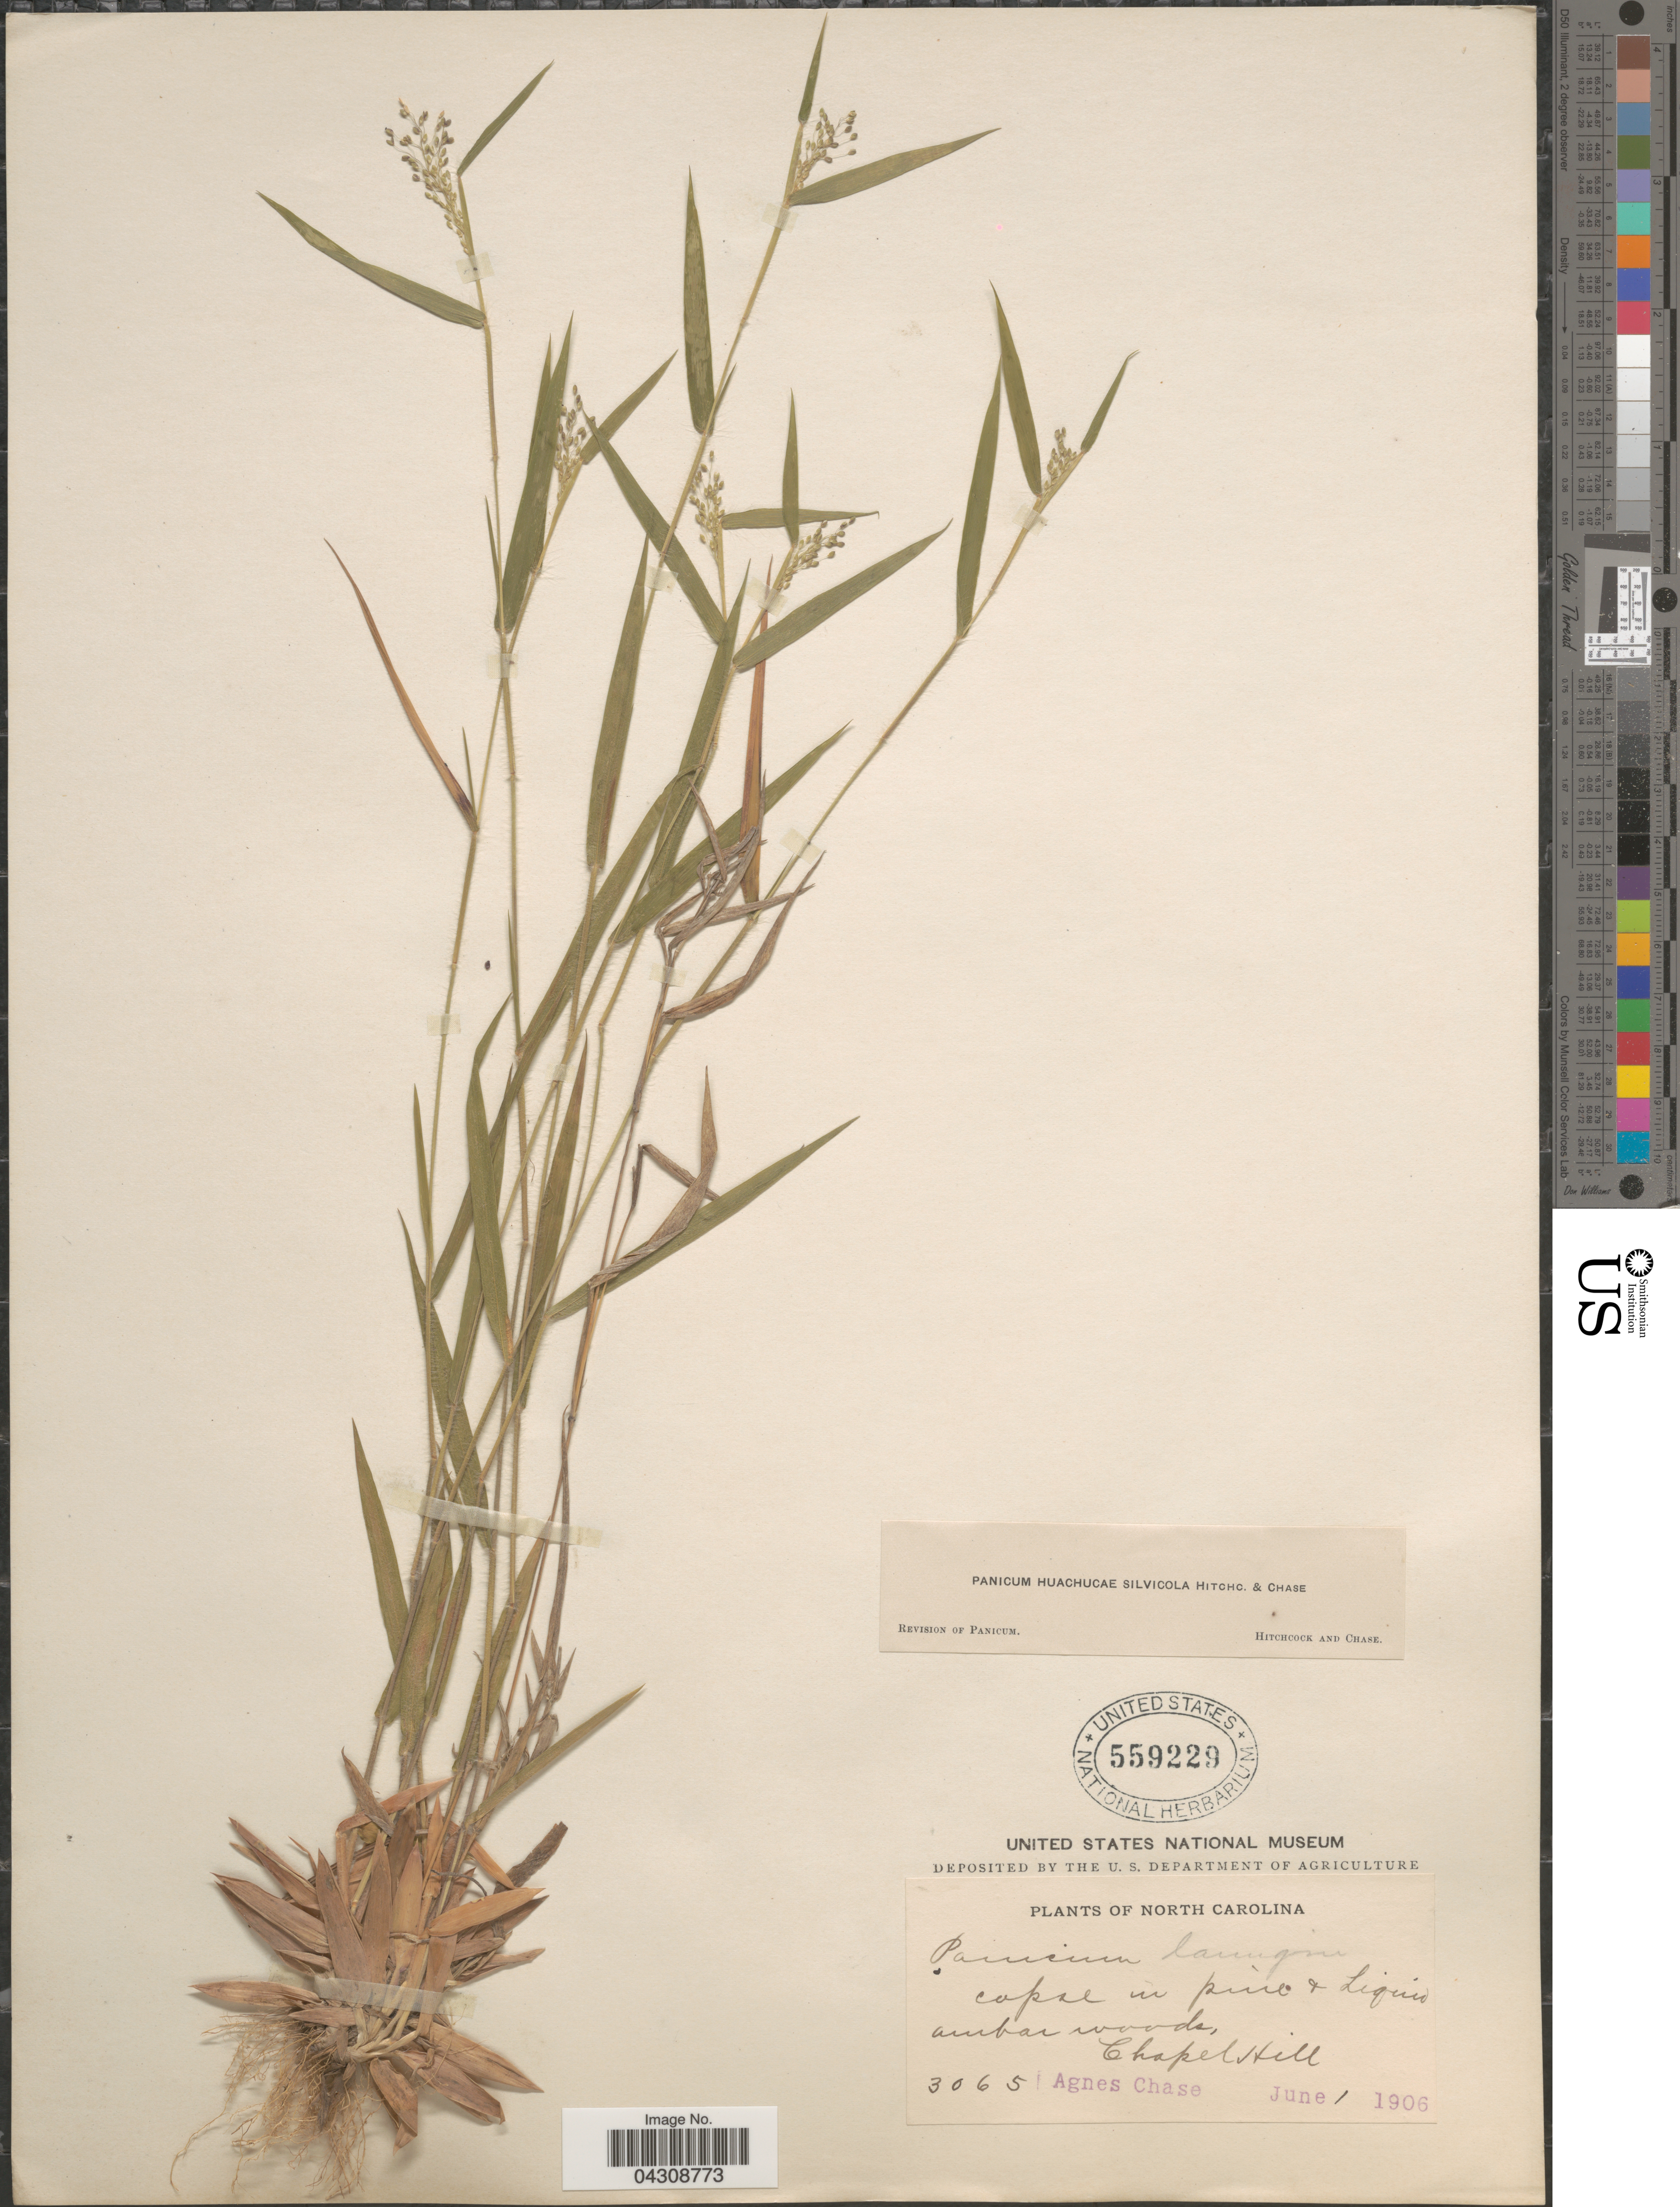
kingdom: Plantae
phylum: Tracheophyta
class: Liliopsida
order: Poales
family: Poaceae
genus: Dichanthelium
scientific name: Dichanthelium acuminatum var. acuminatum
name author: (Sw.) Gould & C.A. Clark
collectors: A. Chase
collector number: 3065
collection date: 1906-06-01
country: United States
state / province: North Carolina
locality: In pine & Liquidambar woods, Chapel Hill.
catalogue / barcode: US 559229